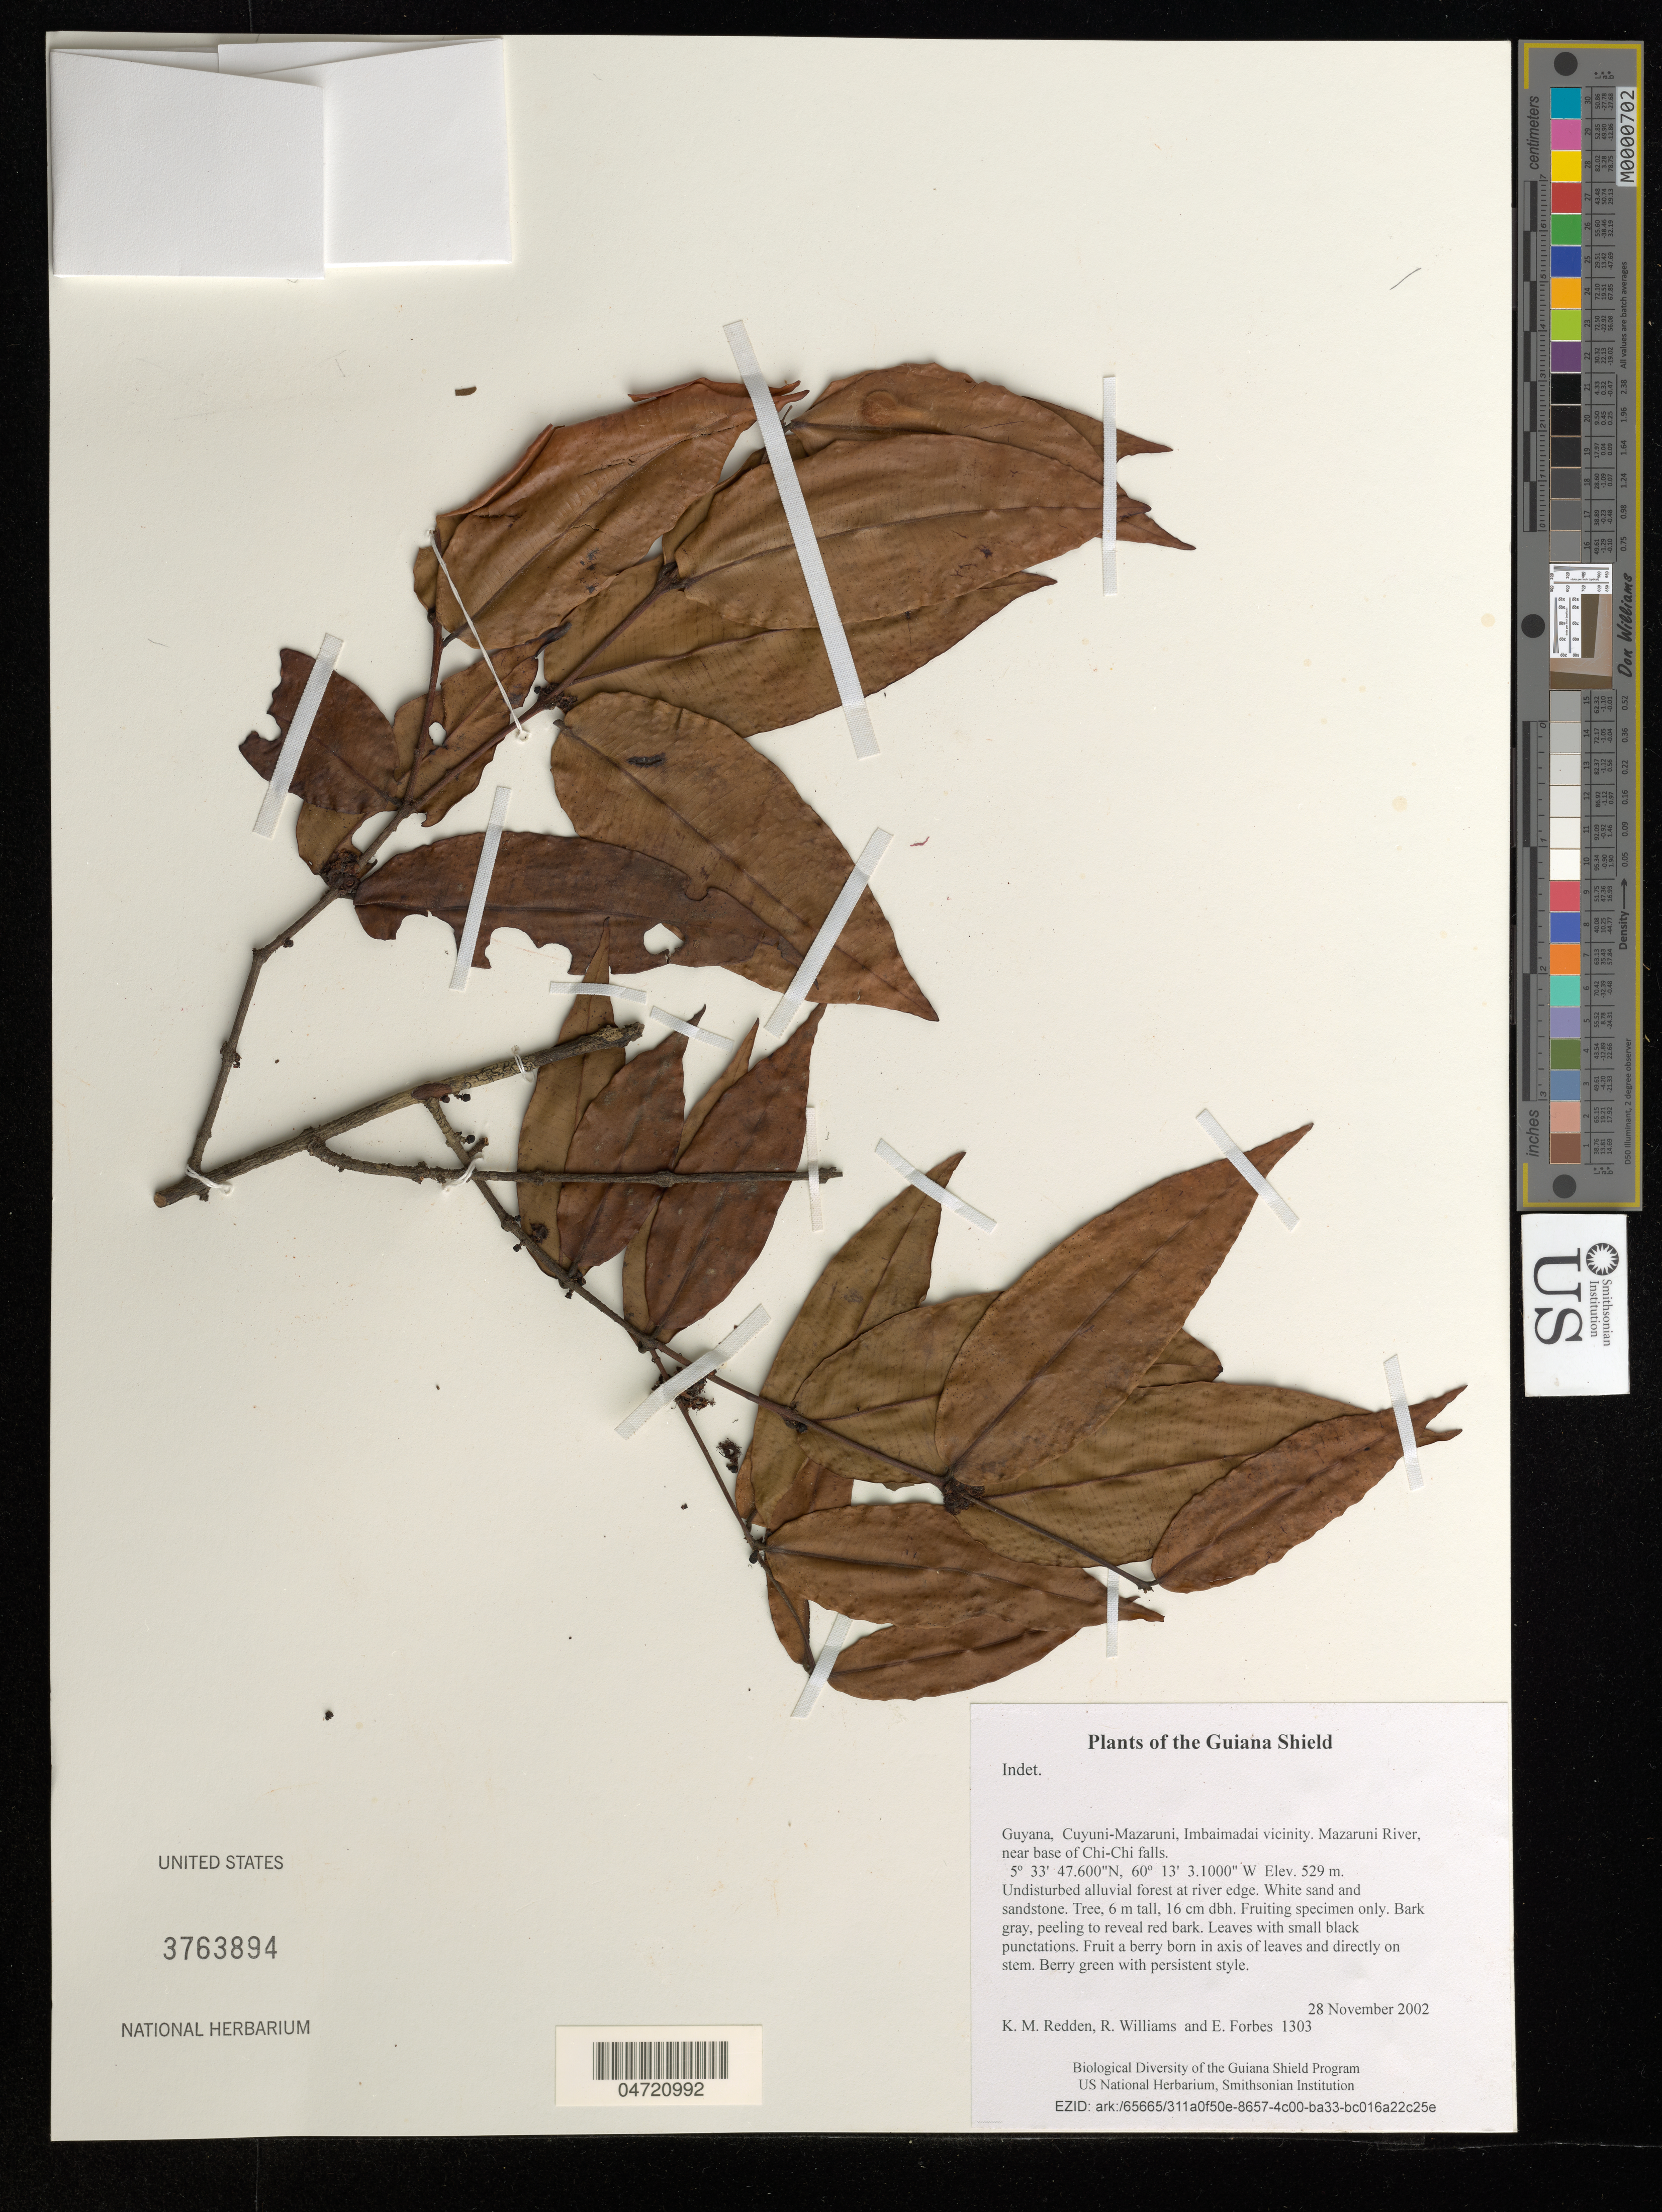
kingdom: Plantae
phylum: Tracheophyta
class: Magnoliopsida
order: Myrtales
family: Myrtaceae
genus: Eugenia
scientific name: Eugenia sp.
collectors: K. M. Redden, R. Williams & E. Forbes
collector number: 1303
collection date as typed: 28 November 2002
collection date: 2002-11-28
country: Guyana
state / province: Cuyuni-Mazaruni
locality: Imbaimadai vicinity. Mazaruni River, near base of Chi-Chi falls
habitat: Undisturbed alluvial forest at river edge. White sand and sandstone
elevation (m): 529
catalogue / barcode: US 3763894